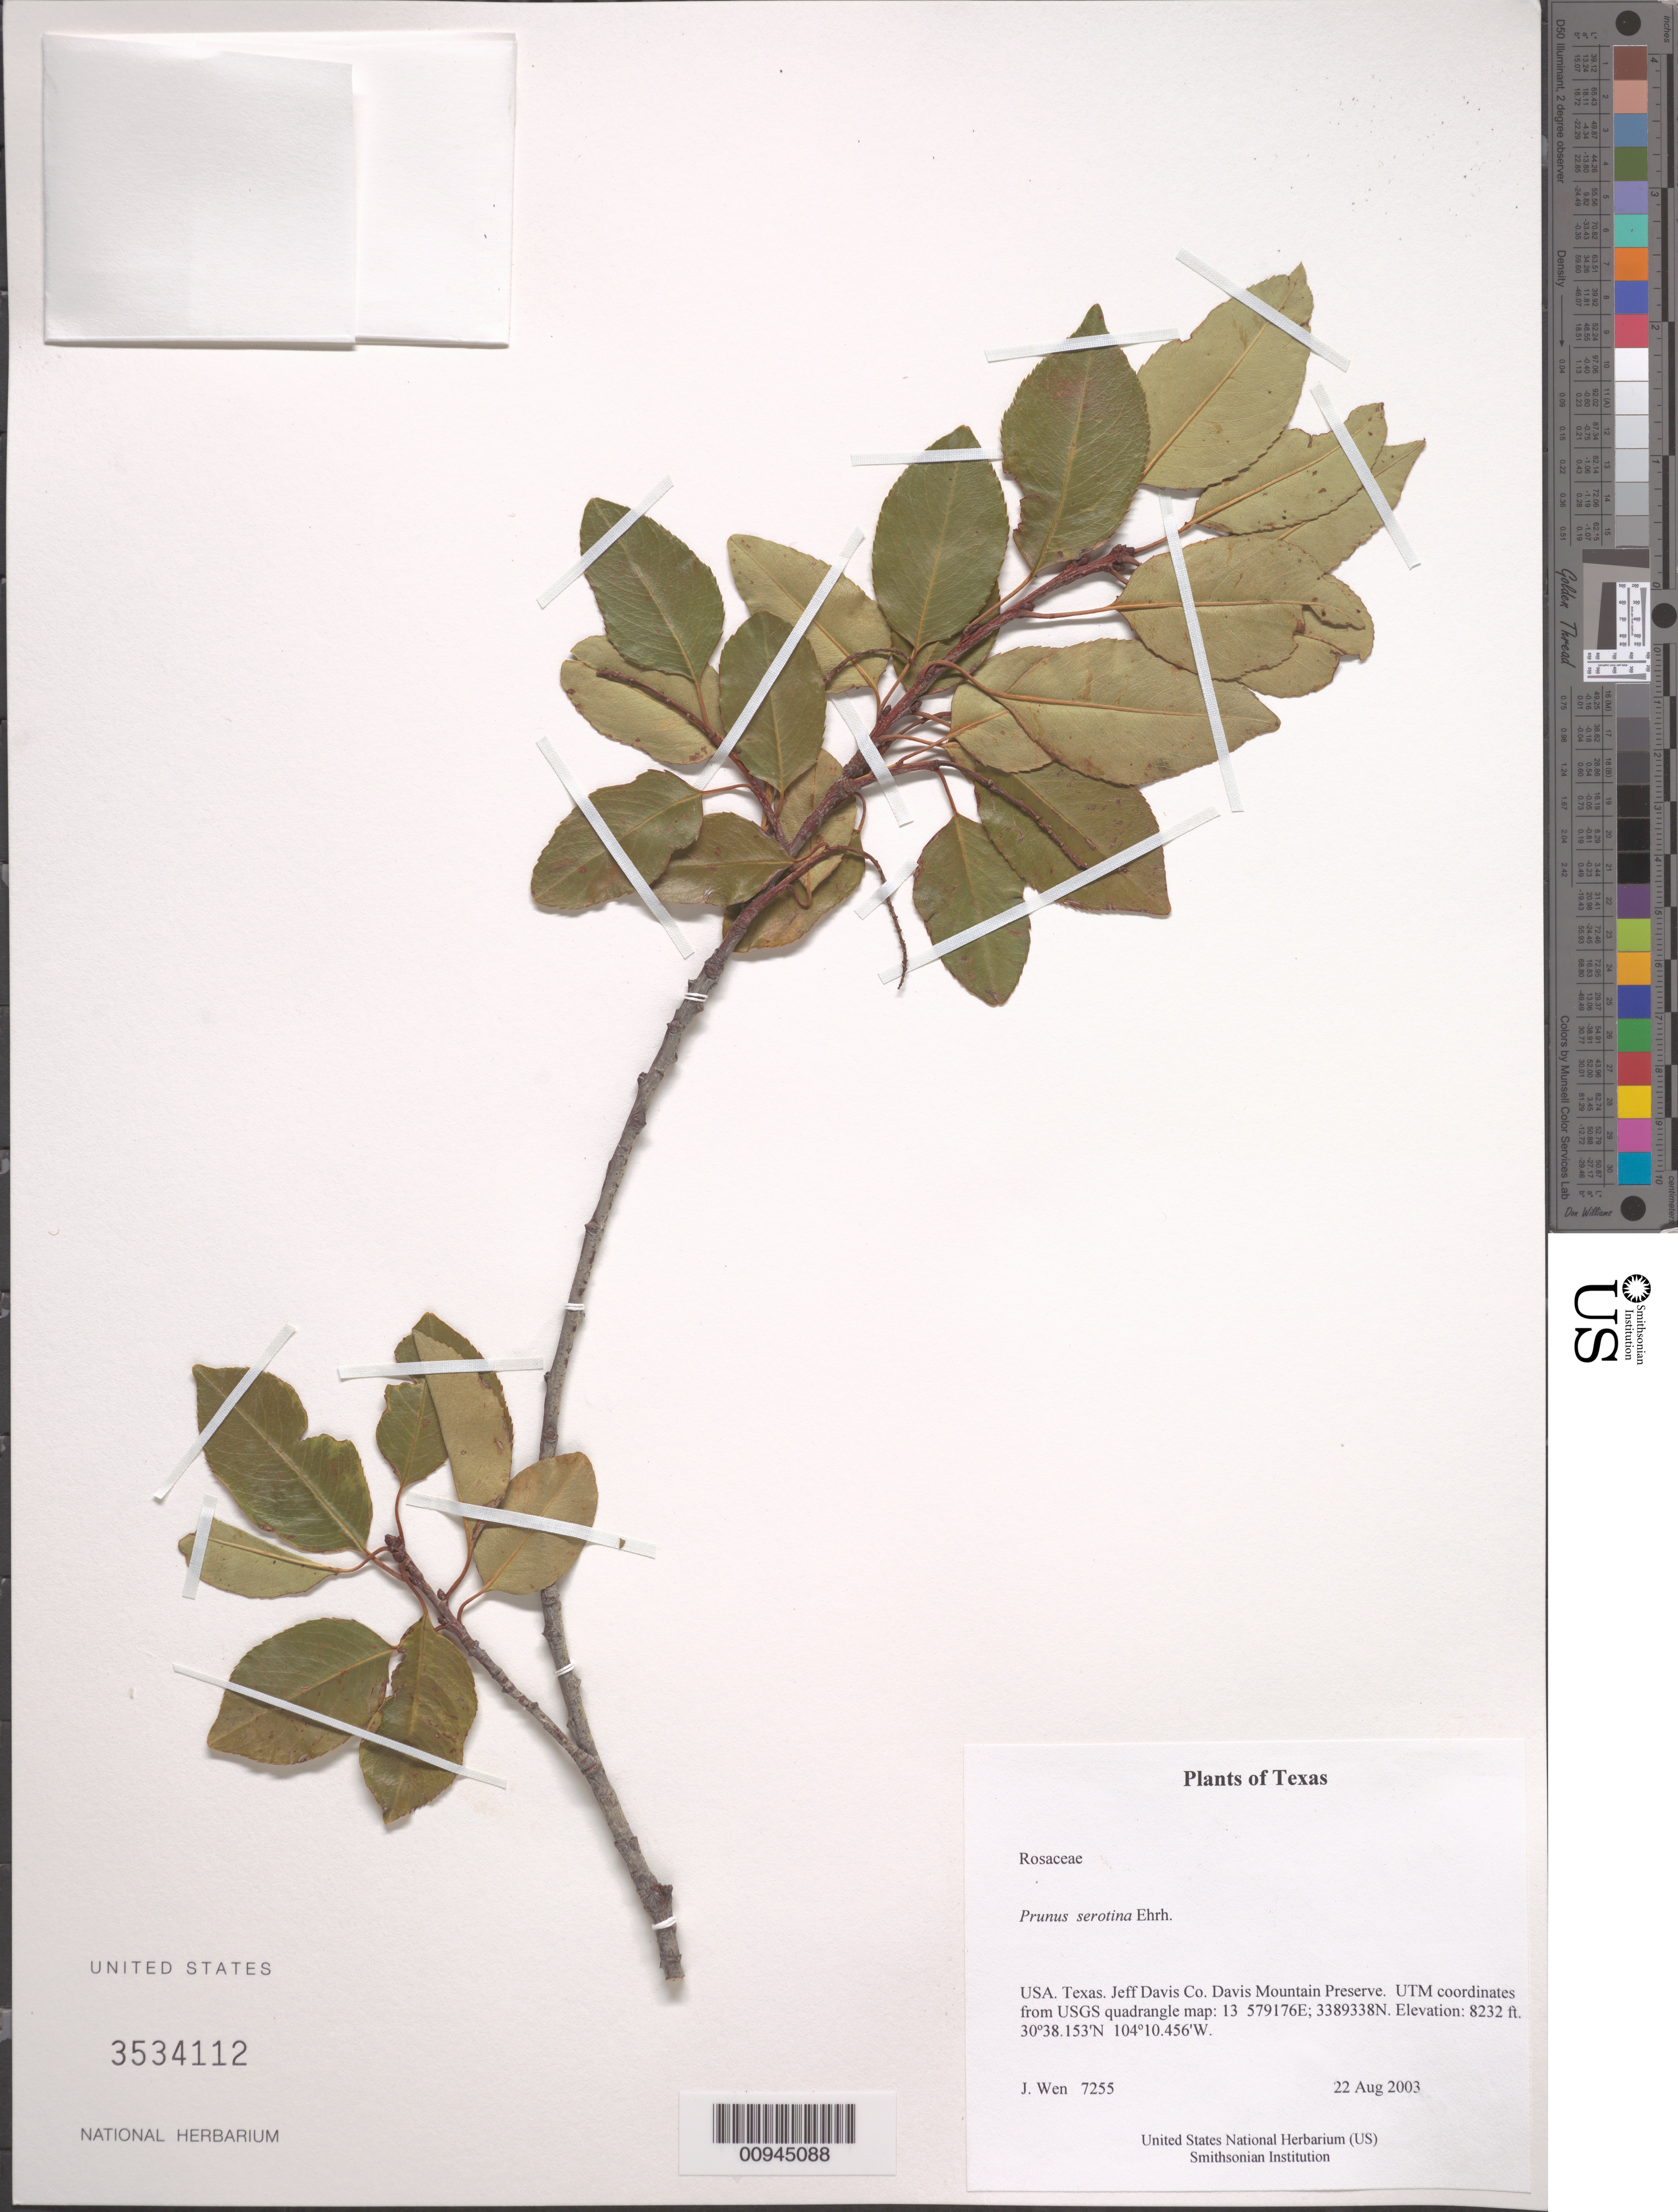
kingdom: Plantae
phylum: Tracheophyta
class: Magnoliopsida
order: Rosales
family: Rosaceae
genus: Prunus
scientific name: Prunus serotina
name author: Ehrh.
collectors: J. Wen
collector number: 7255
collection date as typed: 22 Aug 2003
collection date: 2003-08-22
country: United States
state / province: Texas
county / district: Jeff Davis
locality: Davis Mountain Preserve. UTM coordinates from USGS quadrangle map: 13 579176E; 3389338N.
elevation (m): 2509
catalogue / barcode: US 3534112